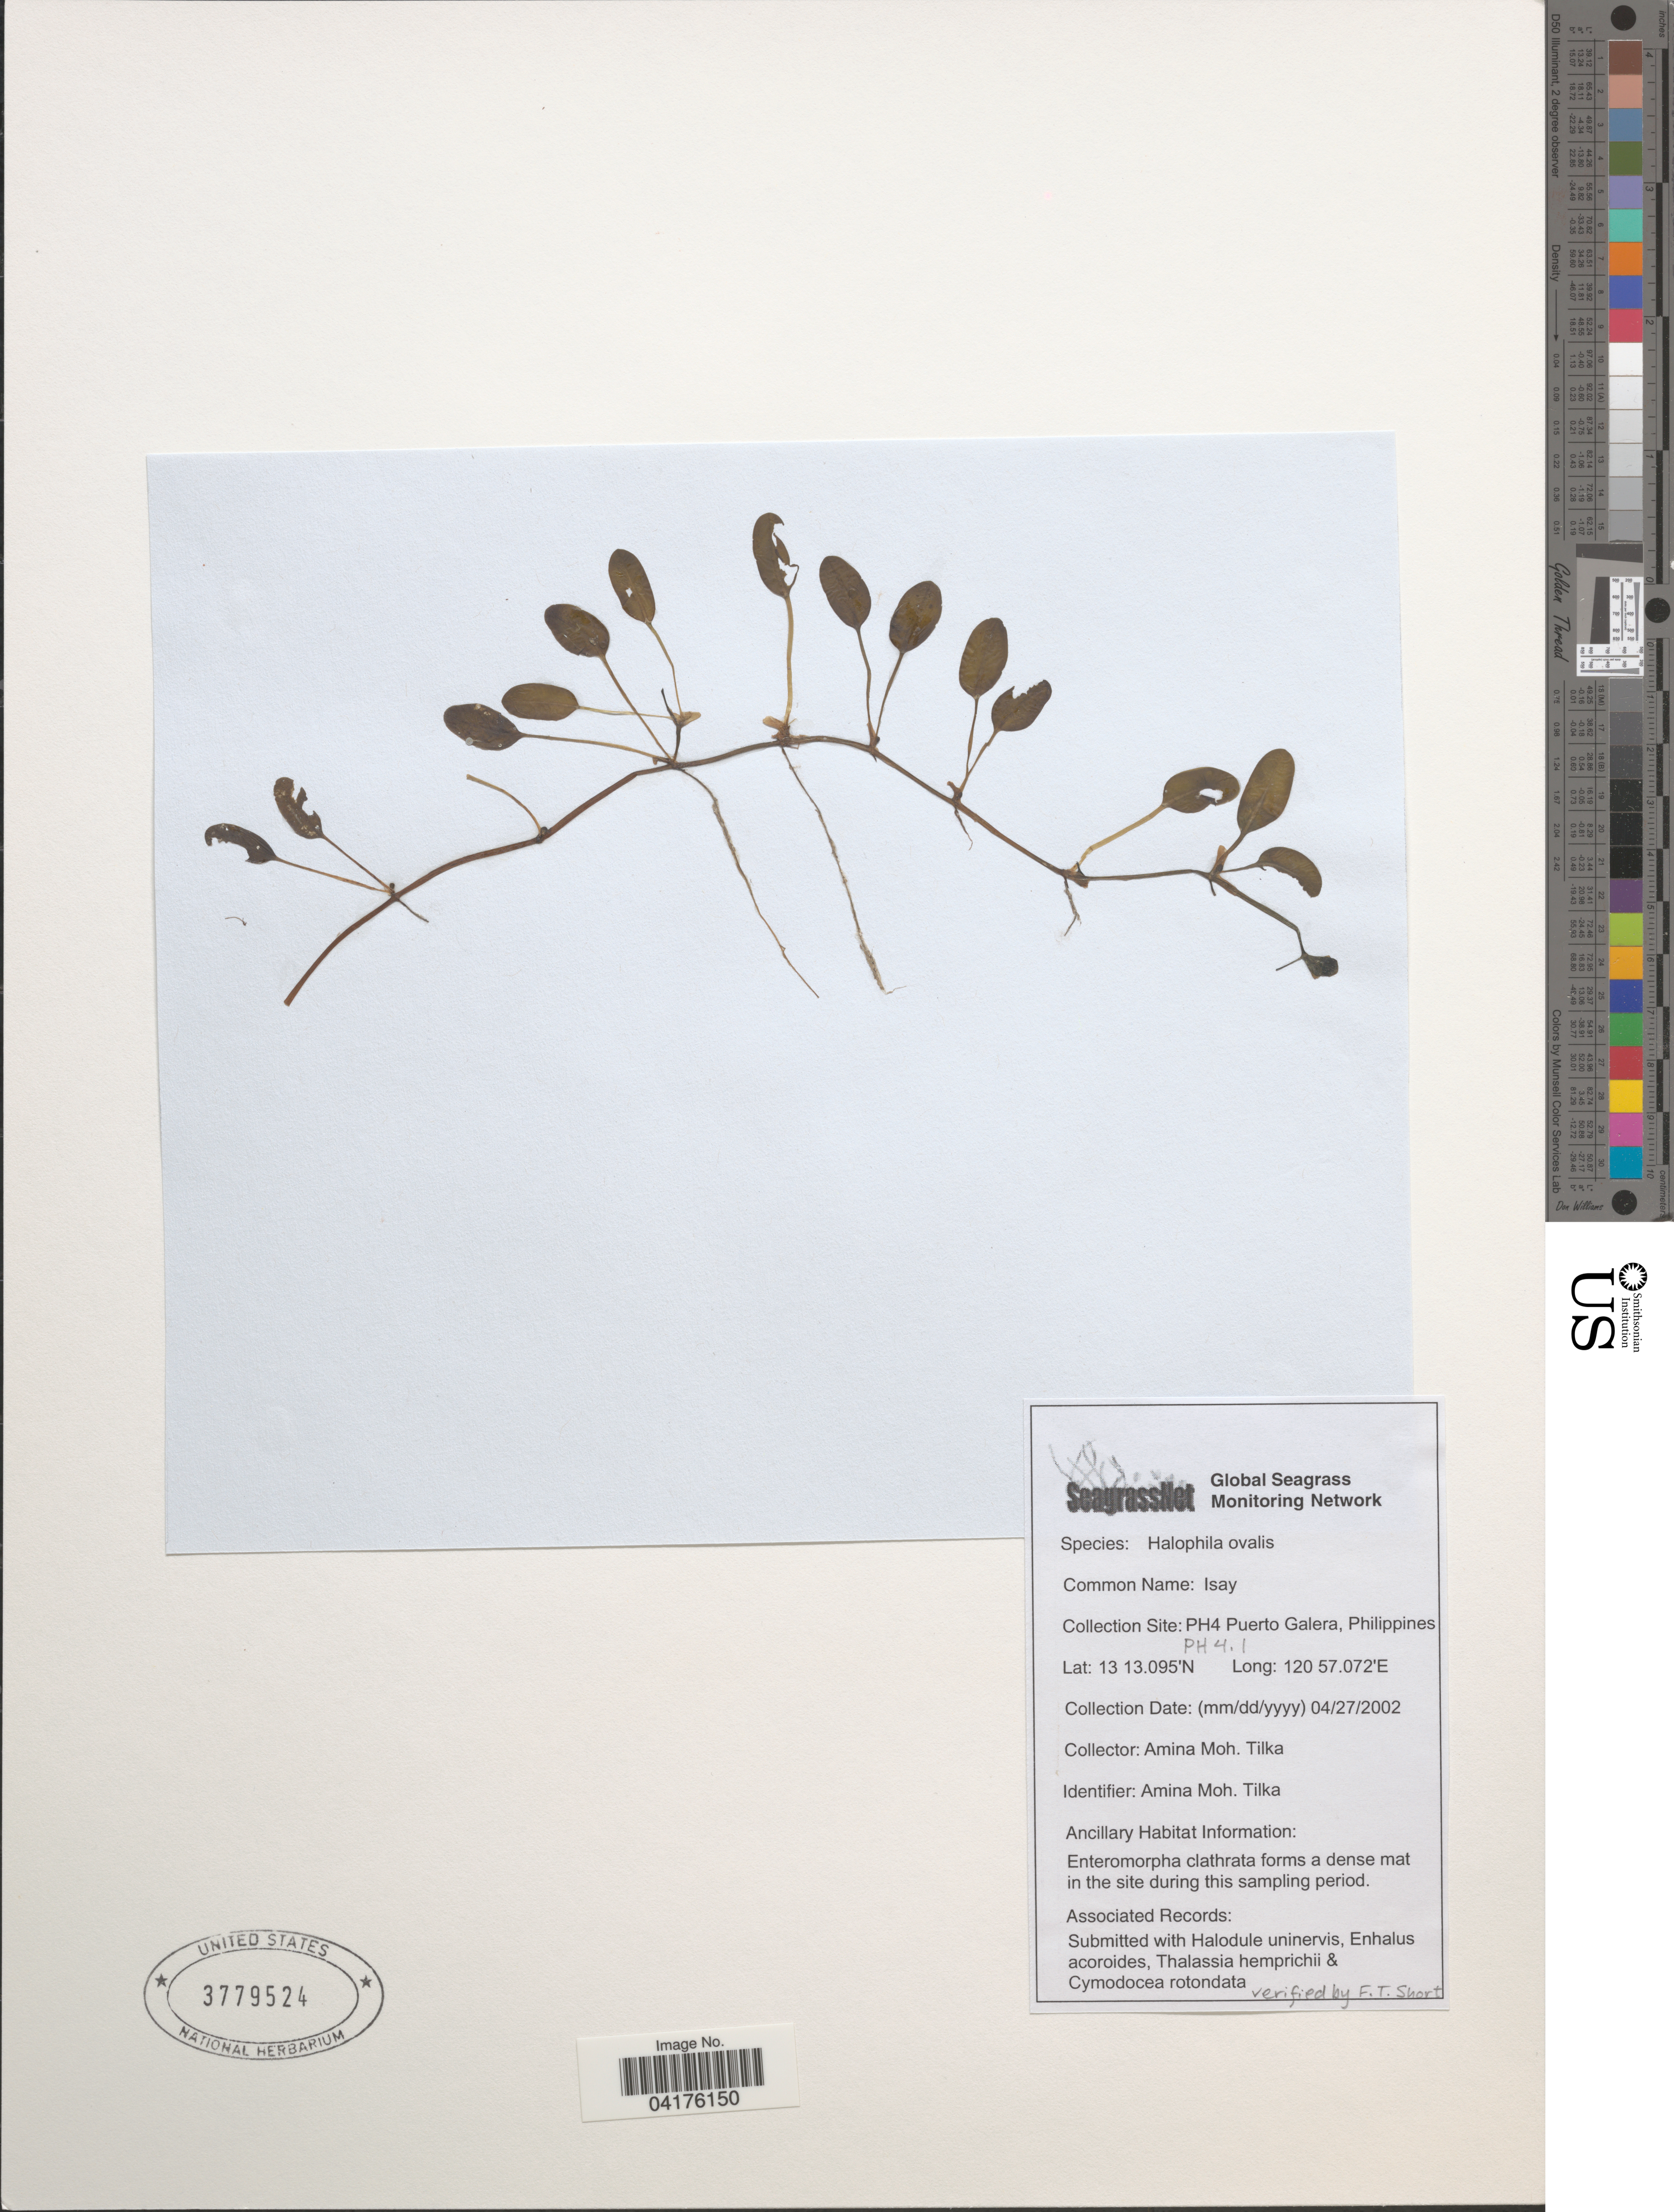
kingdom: Plantae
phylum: Tracheophyta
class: Liliopsida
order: Alismatales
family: Hydrocharitaceae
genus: Halophila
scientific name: Halophila ovalis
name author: (R. Br.) Hook. f.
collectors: A. Tilka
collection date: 2002-04-27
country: Philippines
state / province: Mimaropa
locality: PH4 Puerto Galera. PH 4.1.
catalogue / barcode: US 3779524